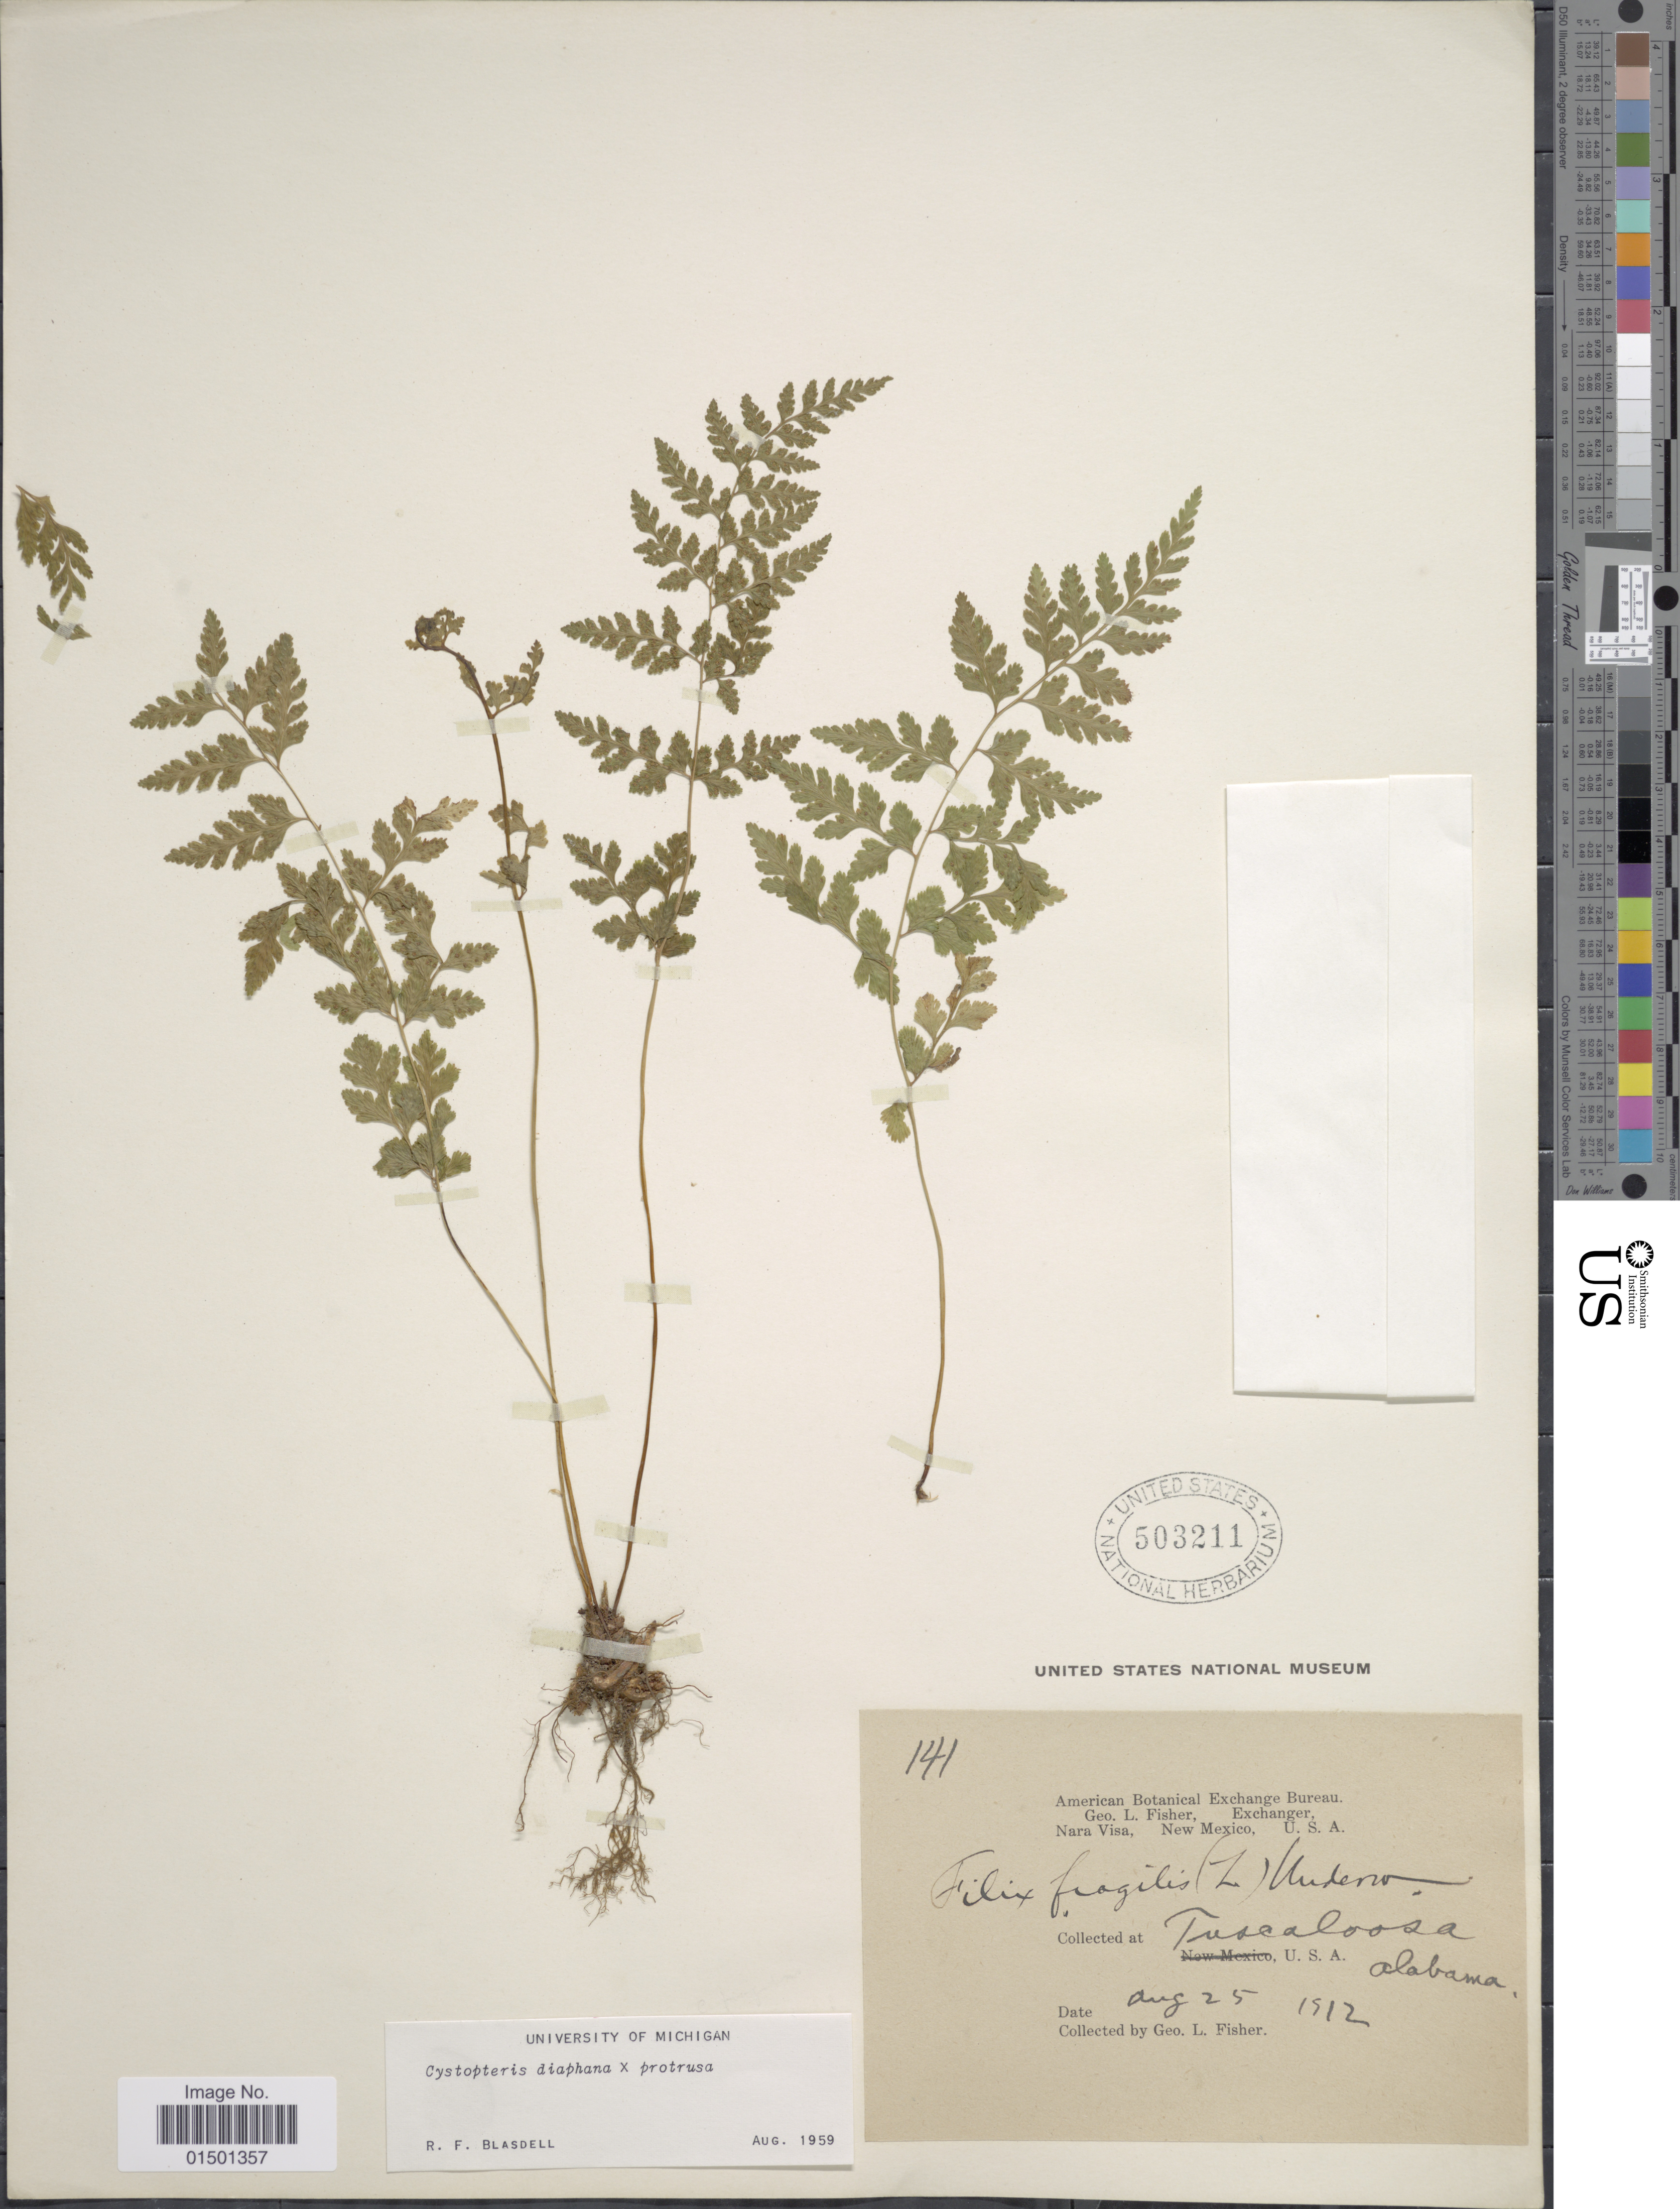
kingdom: Plantae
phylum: Tracheophyta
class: Polypodiopsida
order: Polypodiales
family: Cystopteridaceae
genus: Cystopteris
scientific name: Cystopteris diaphana x C. protrusa (Weath.) Blasdell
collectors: G. L. Fisher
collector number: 144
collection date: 1912-08-25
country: United States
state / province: Alabama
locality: Tuscaloosa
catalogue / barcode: US 503211